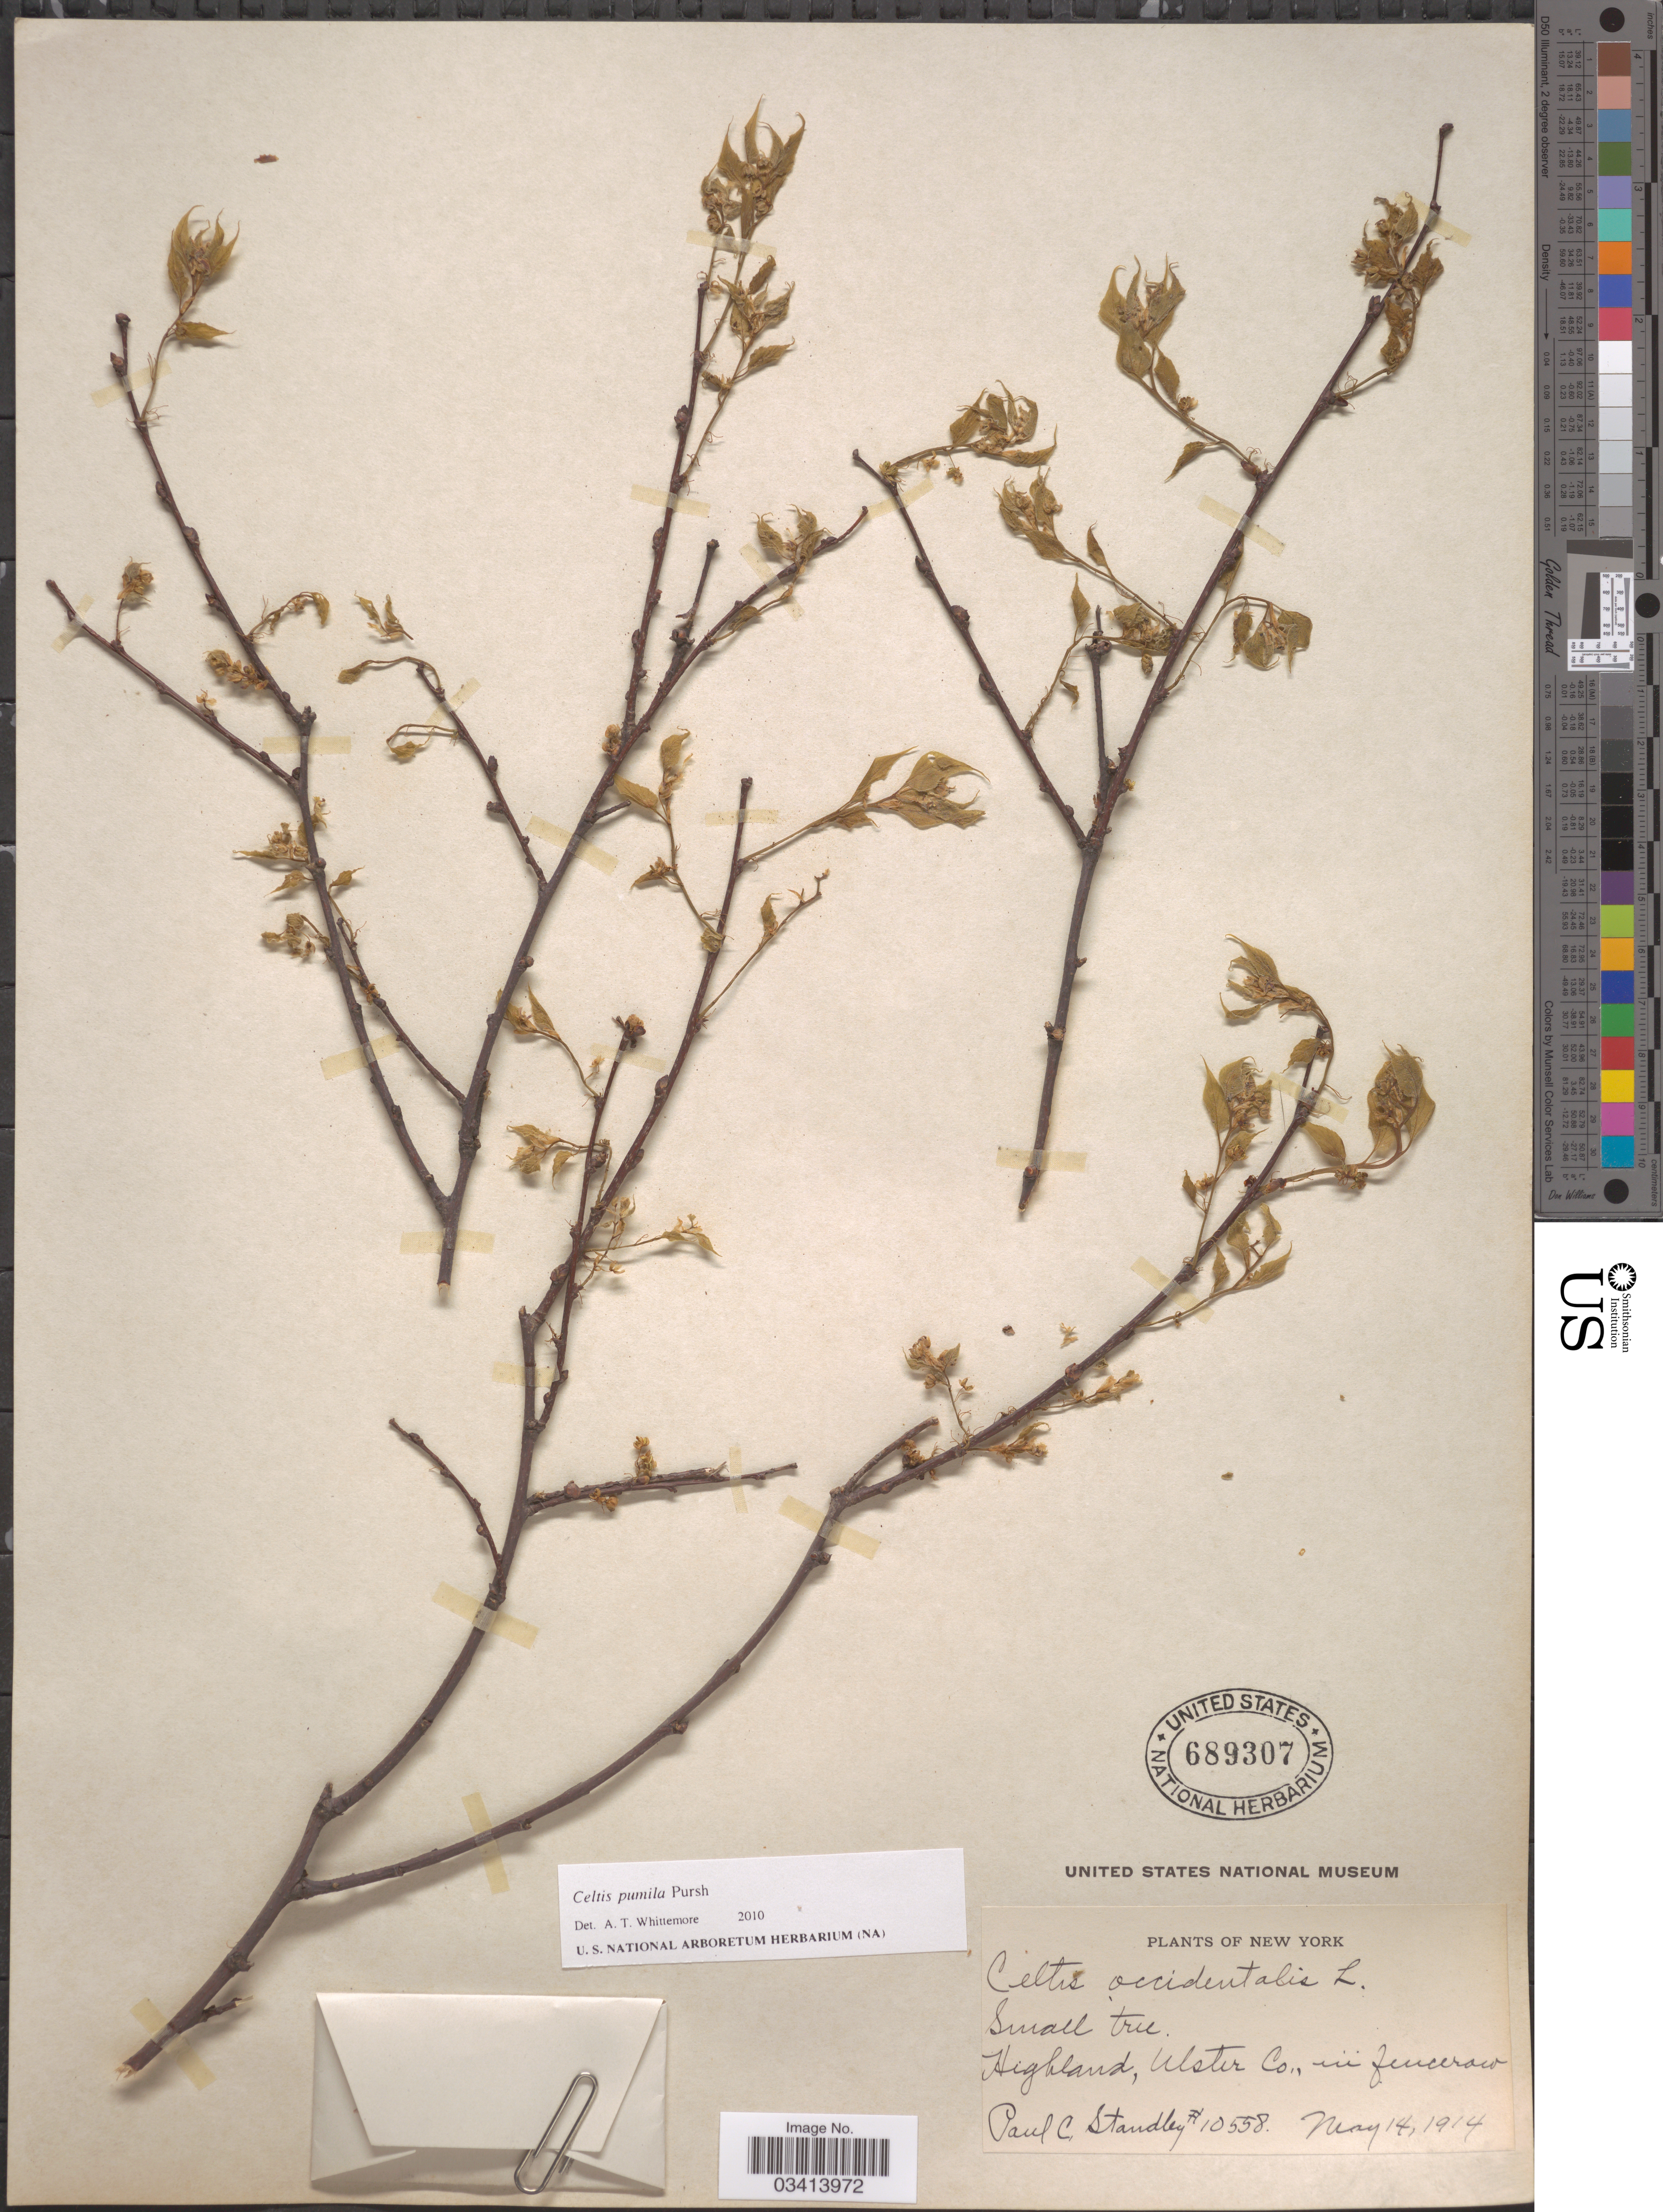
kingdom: Plantae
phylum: Tracheophyta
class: Magnoliopsida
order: Rosales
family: Cannabaceae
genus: Celtis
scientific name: Celtis occidentalis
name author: L.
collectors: P. C. Standley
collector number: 10558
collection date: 1914-05-14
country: United States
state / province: New York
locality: Highland, Ulster Co.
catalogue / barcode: US 689307